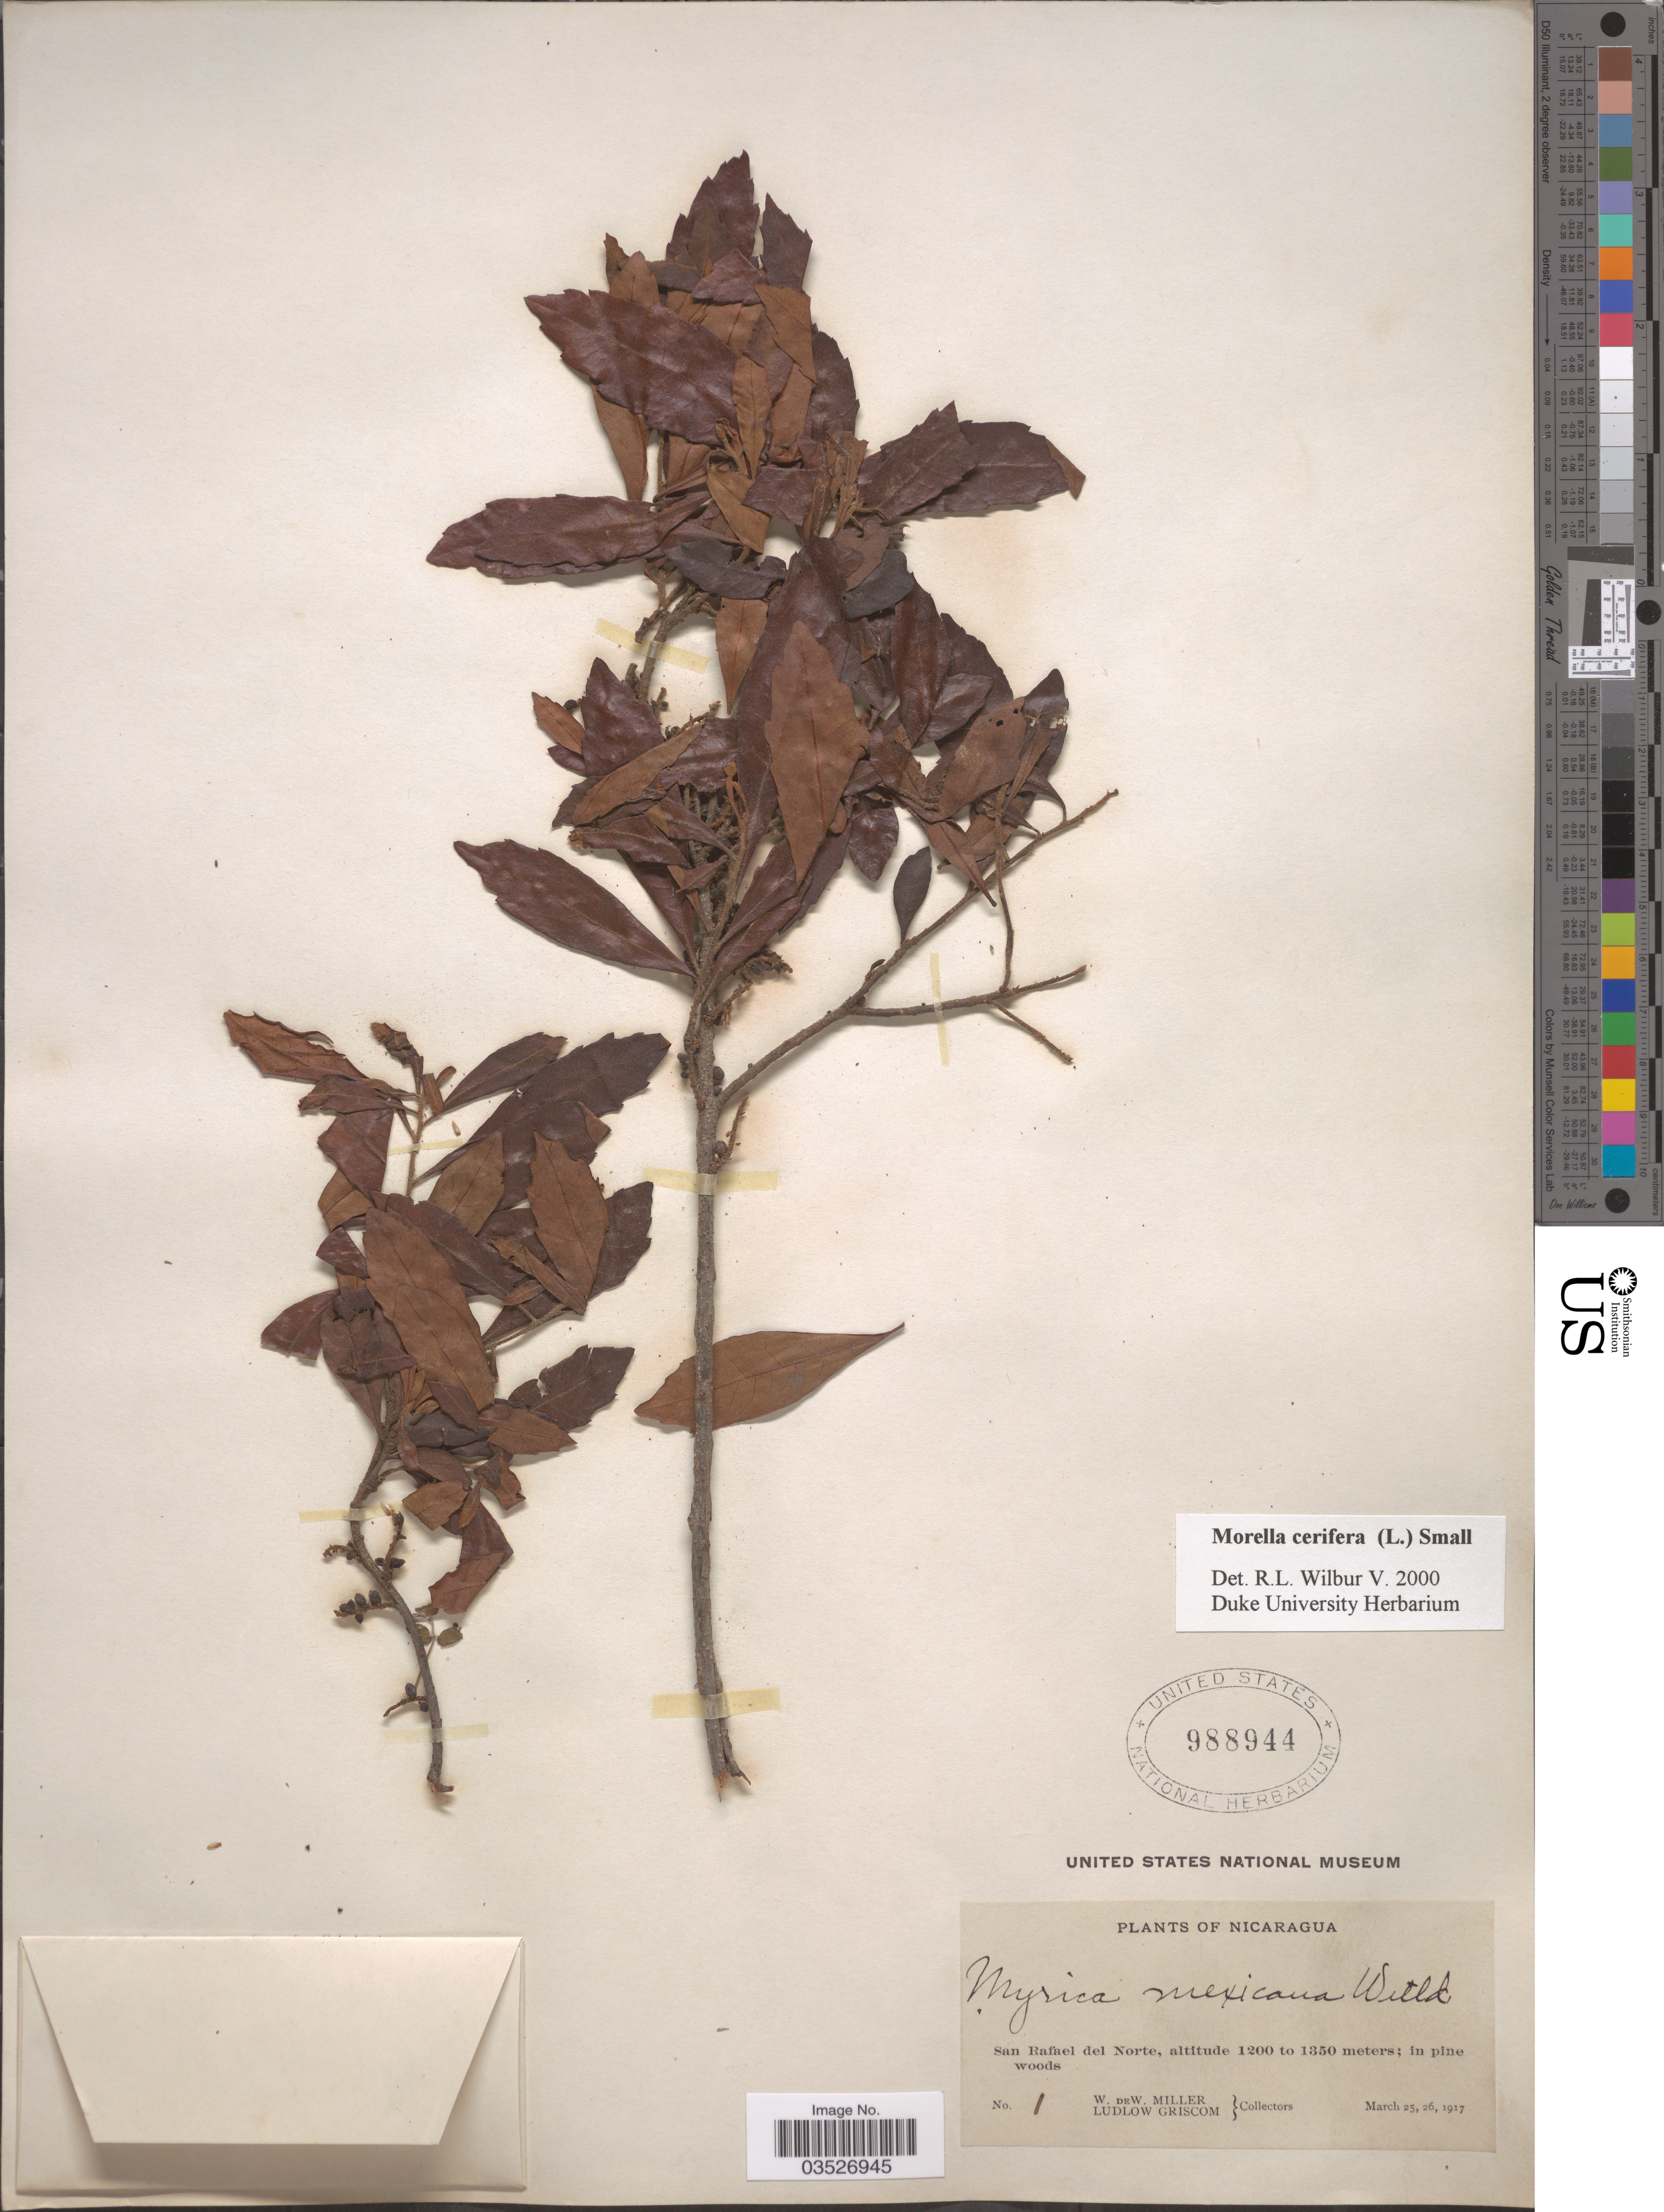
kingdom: Plantae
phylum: Tracheophyta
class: Magnoliopsida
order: Fagales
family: Myricaceae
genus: Morella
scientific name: Morella cerifera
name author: (L.) Small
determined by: Wilbur, R. L.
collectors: W. Miller & L. Griscom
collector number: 1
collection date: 1917-03-25/1917-03-26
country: Nicaragua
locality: San Rafael del Norte.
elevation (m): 1200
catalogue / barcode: US 988944